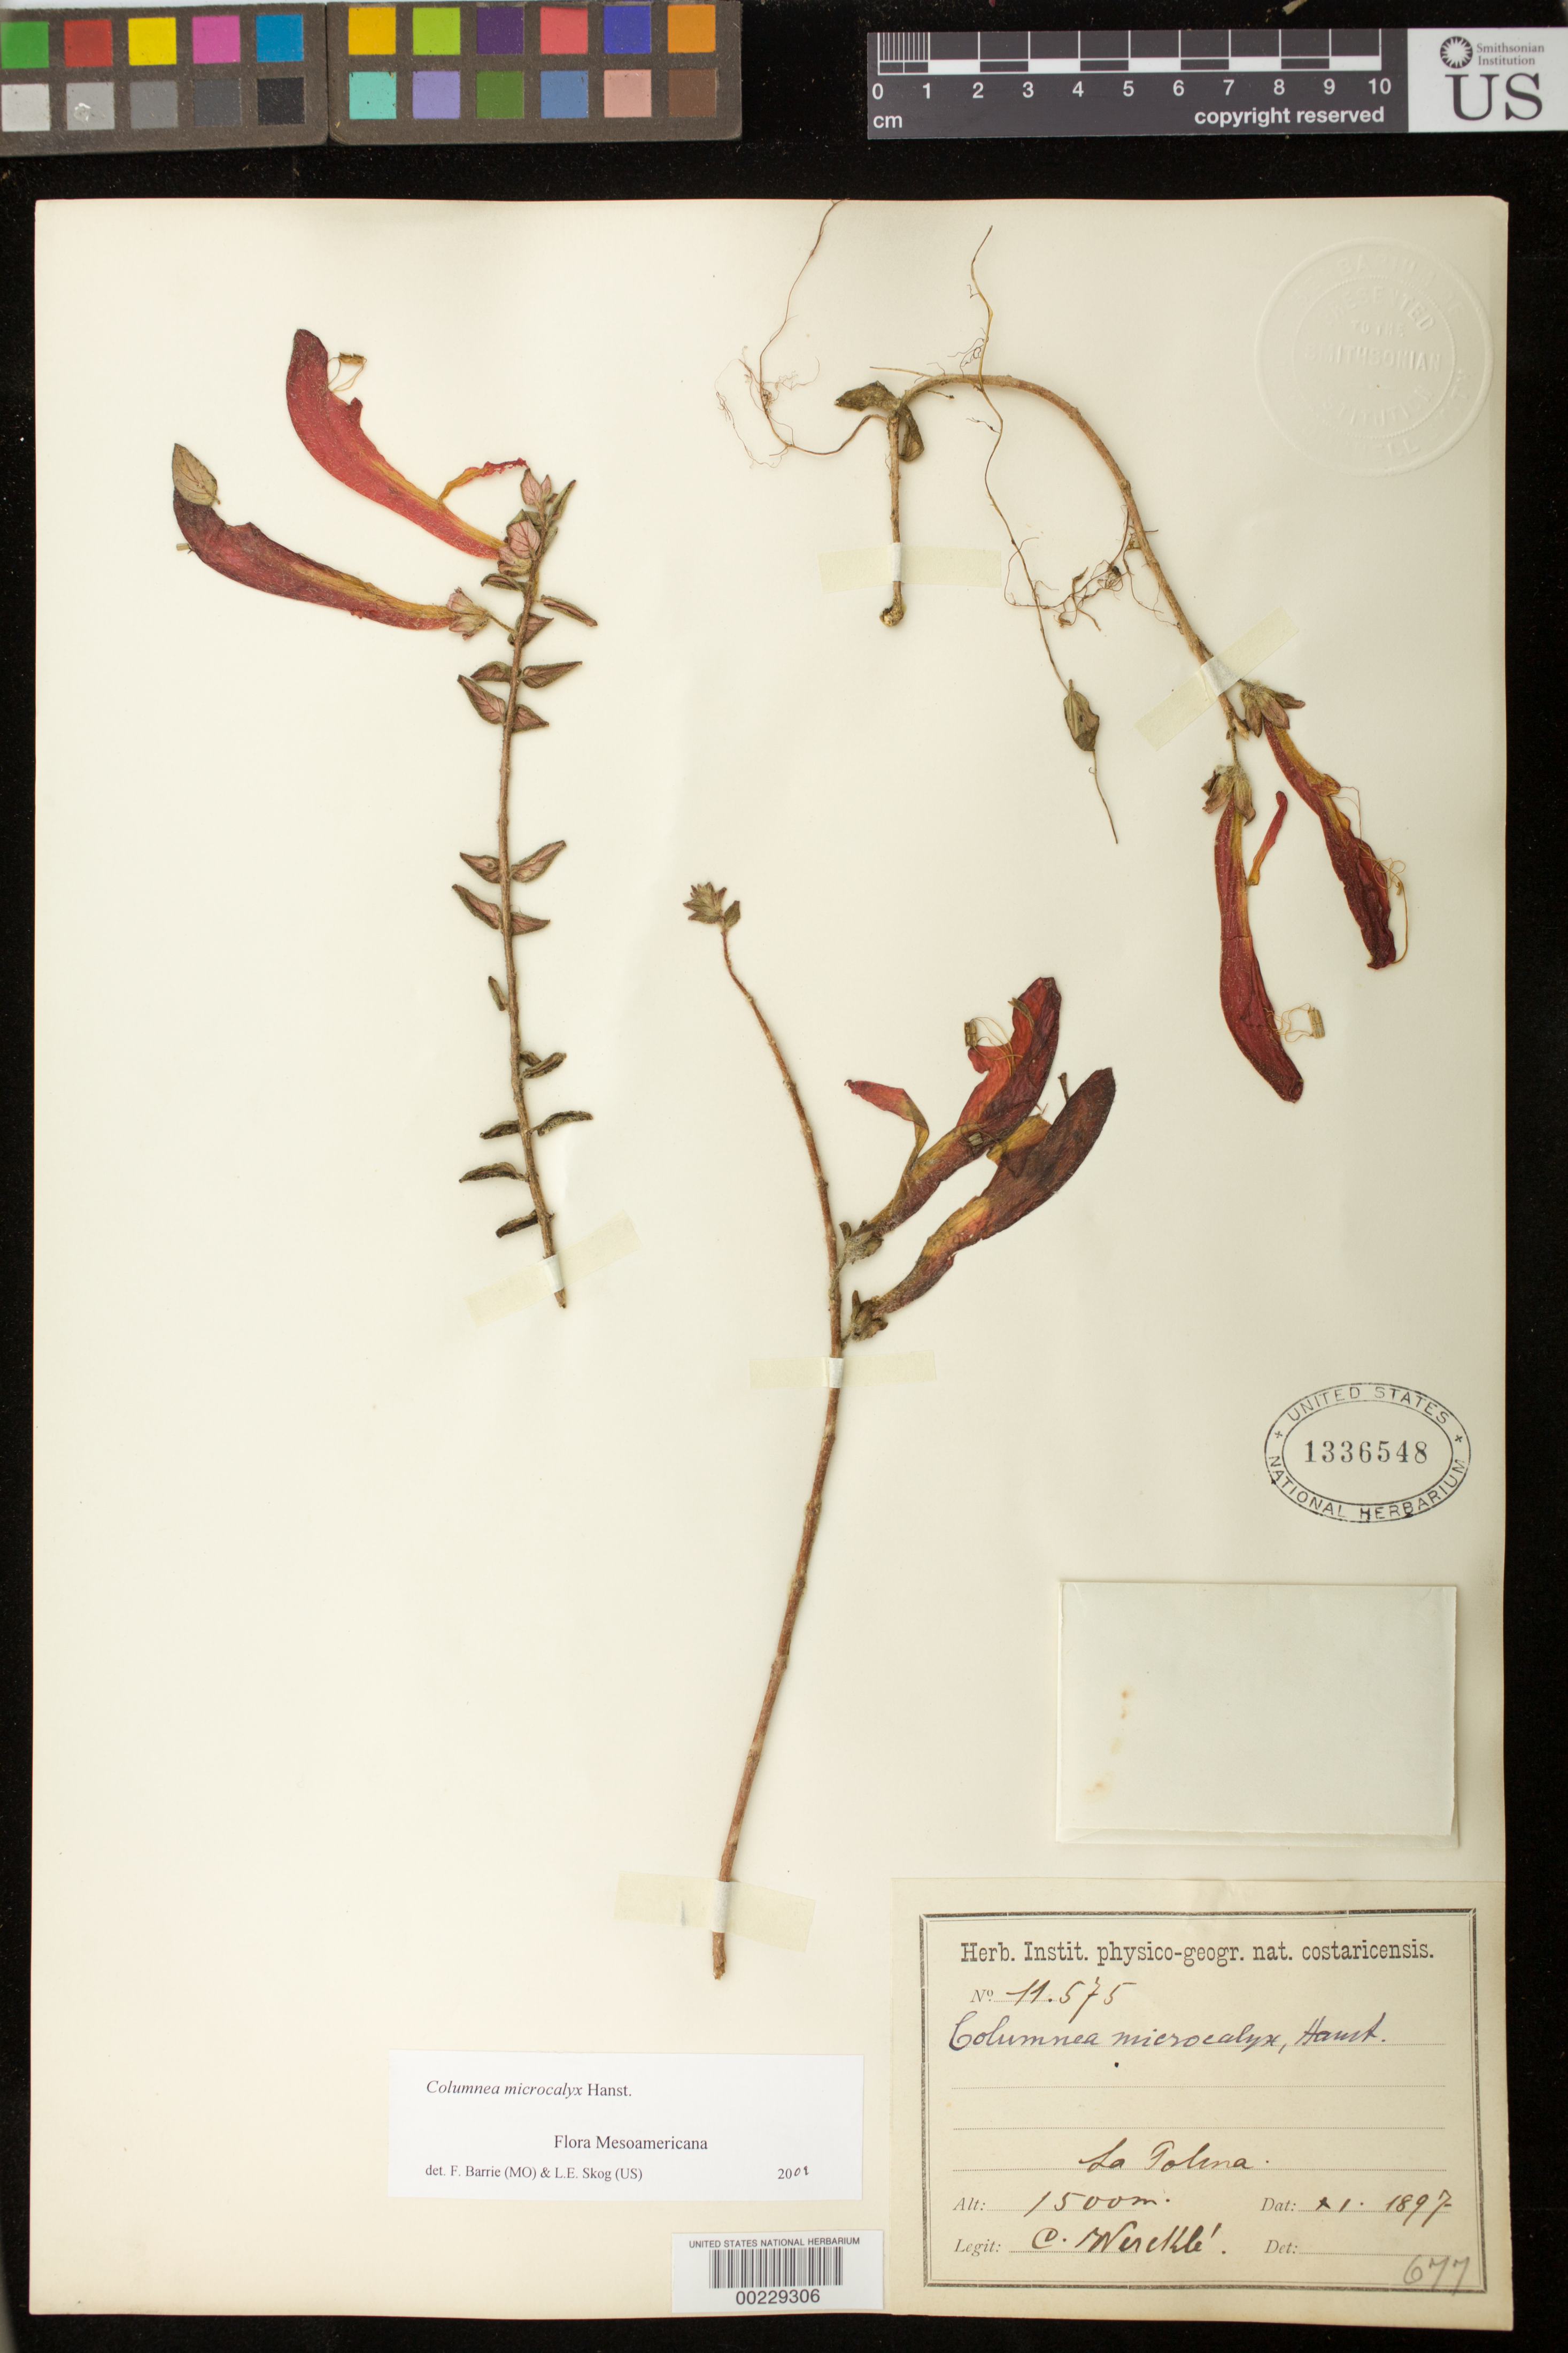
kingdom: Plantae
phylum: Tracheophyta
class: Magnoliopsida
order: Lamiales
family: Gesneriaceae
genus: Columnea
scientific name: Columnea microcalyx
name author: Hanst.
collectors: C. Wercklé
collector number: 11575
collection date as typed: Nov 1897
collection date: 1897-11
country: Costa Rica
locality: La Tolina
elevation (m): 1500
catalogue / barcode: US 1336548